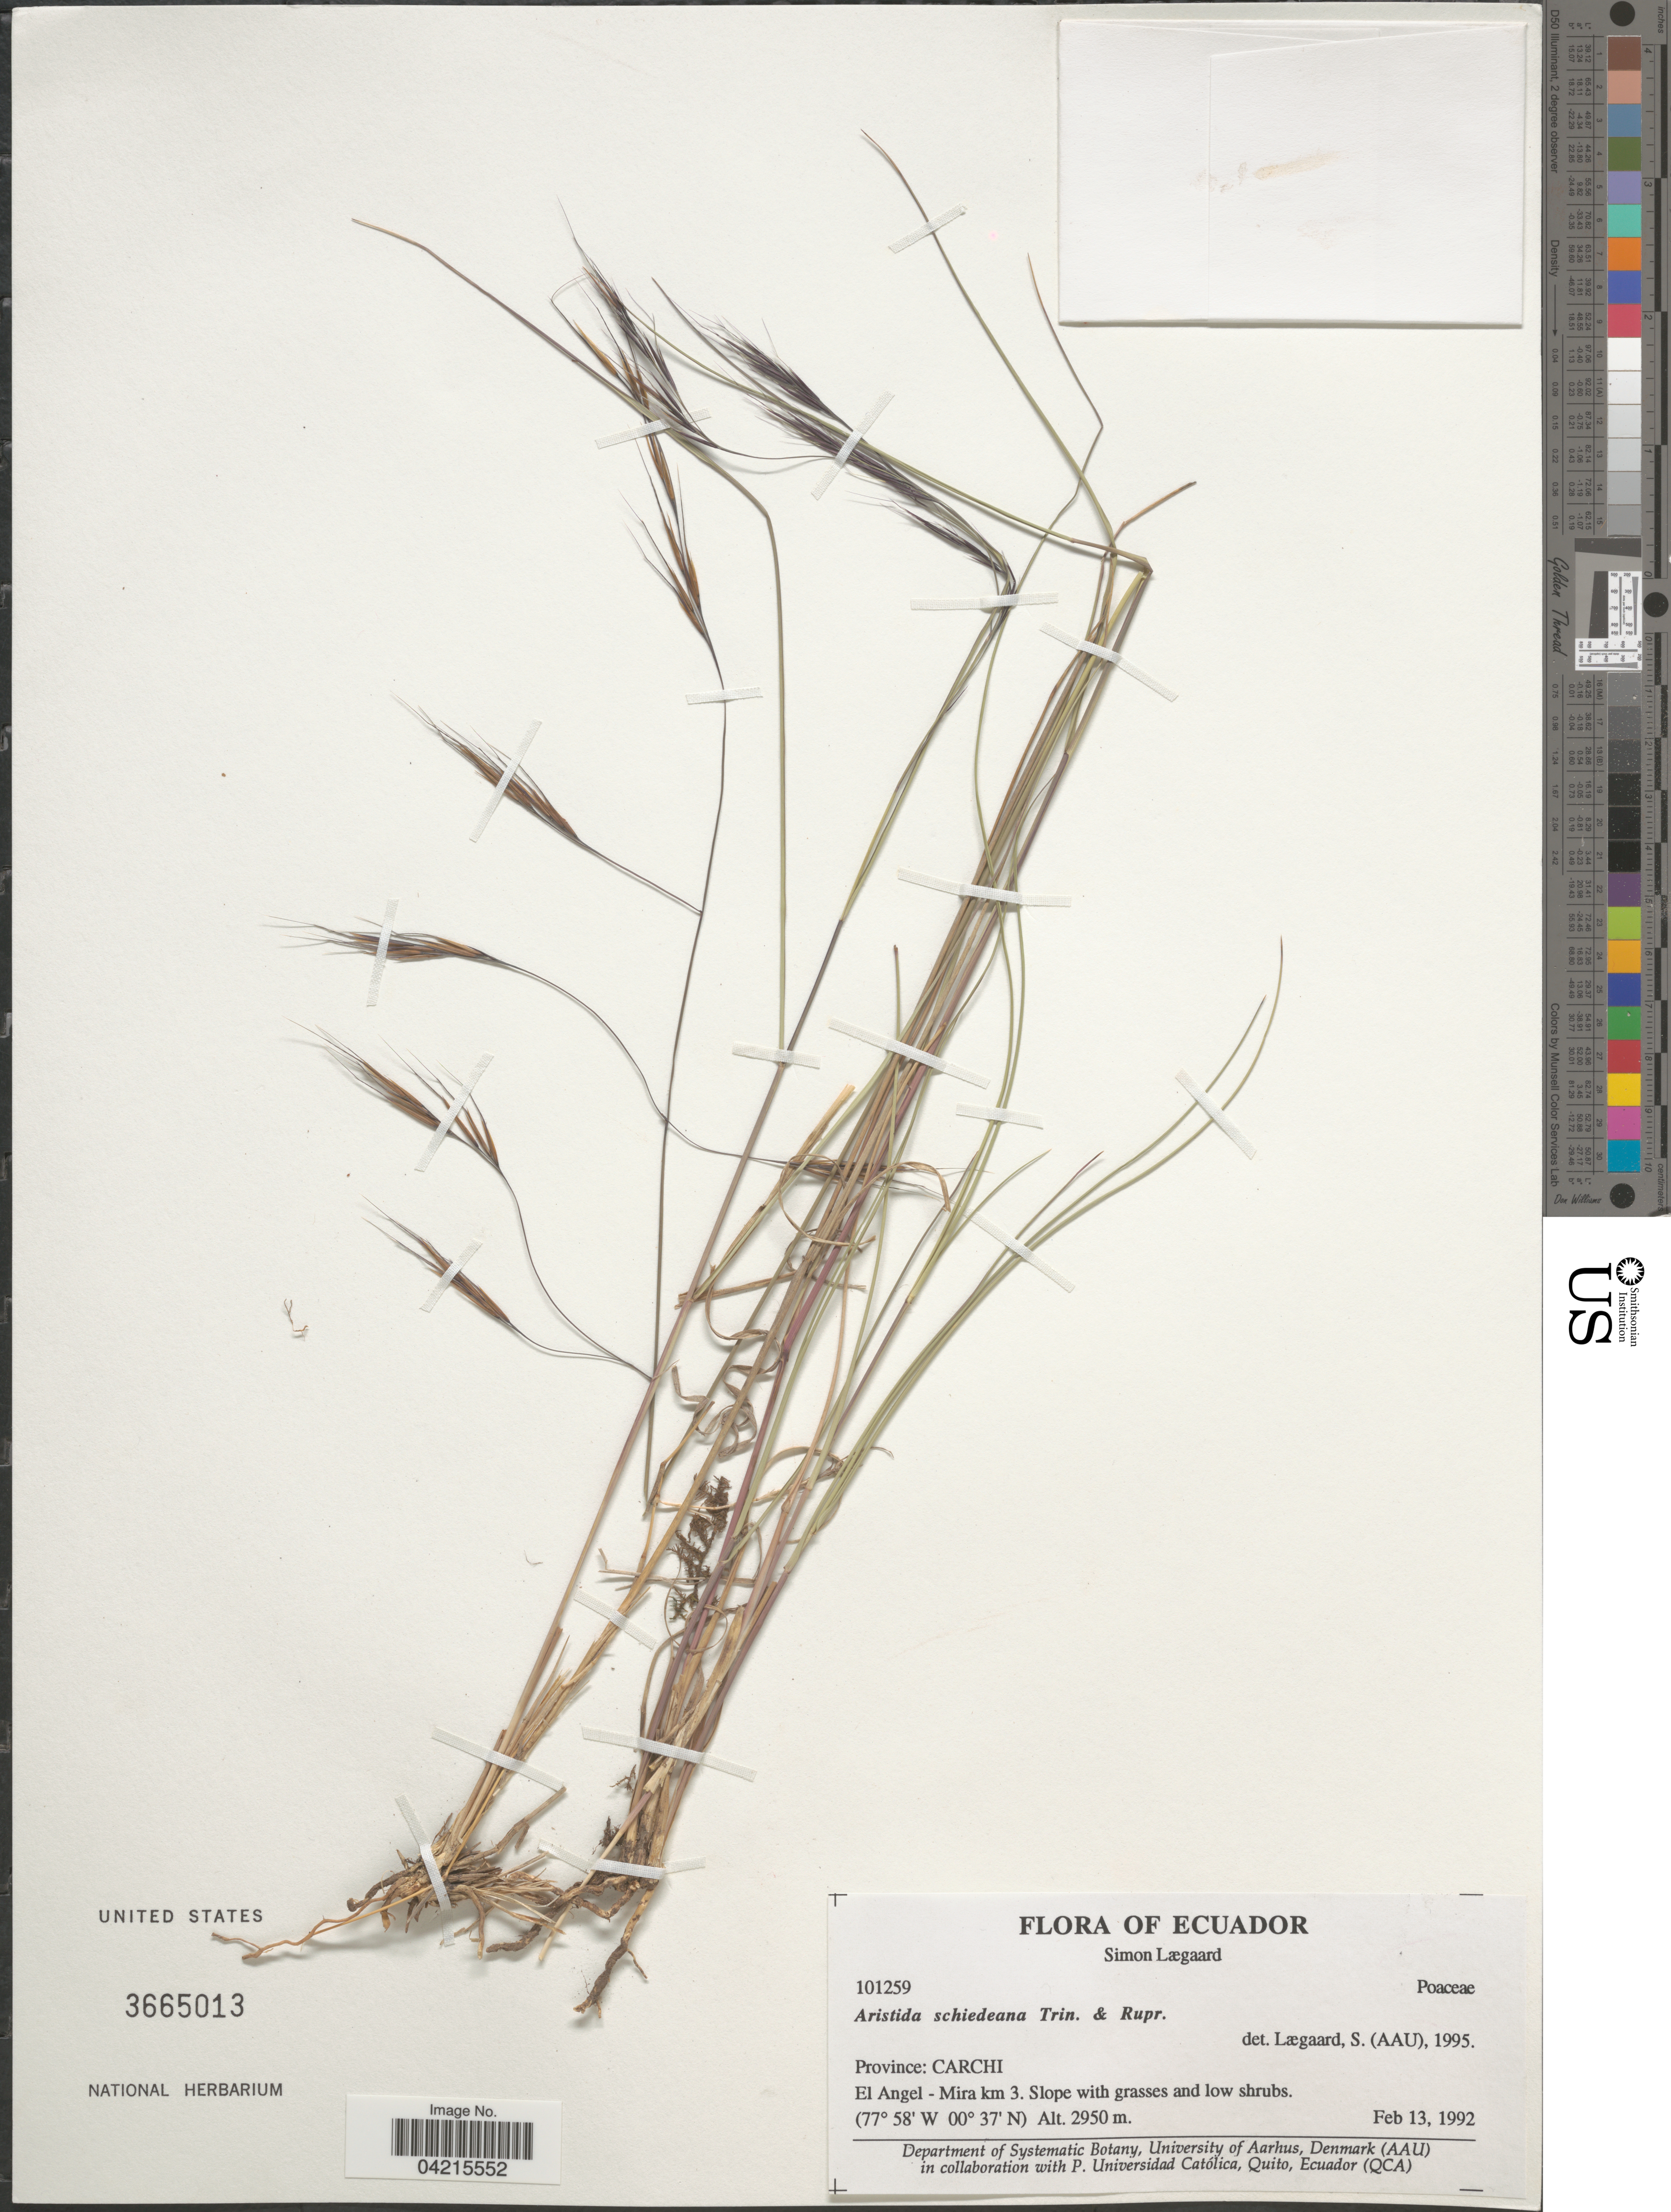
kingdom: Plantae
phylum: Tracheophyta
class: Liliopsida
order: Poales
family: Poaceae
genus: Aristida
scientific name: Aristida schiedeana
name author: Trin. & Rupr.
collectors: S. Lægaard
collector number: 101259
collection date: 1992-02-13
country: Ecuador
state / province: Carchi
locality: El Angel - Mira km 3. Slope with grasses and low shrubs.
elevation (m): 2950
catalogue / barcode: US 3665013